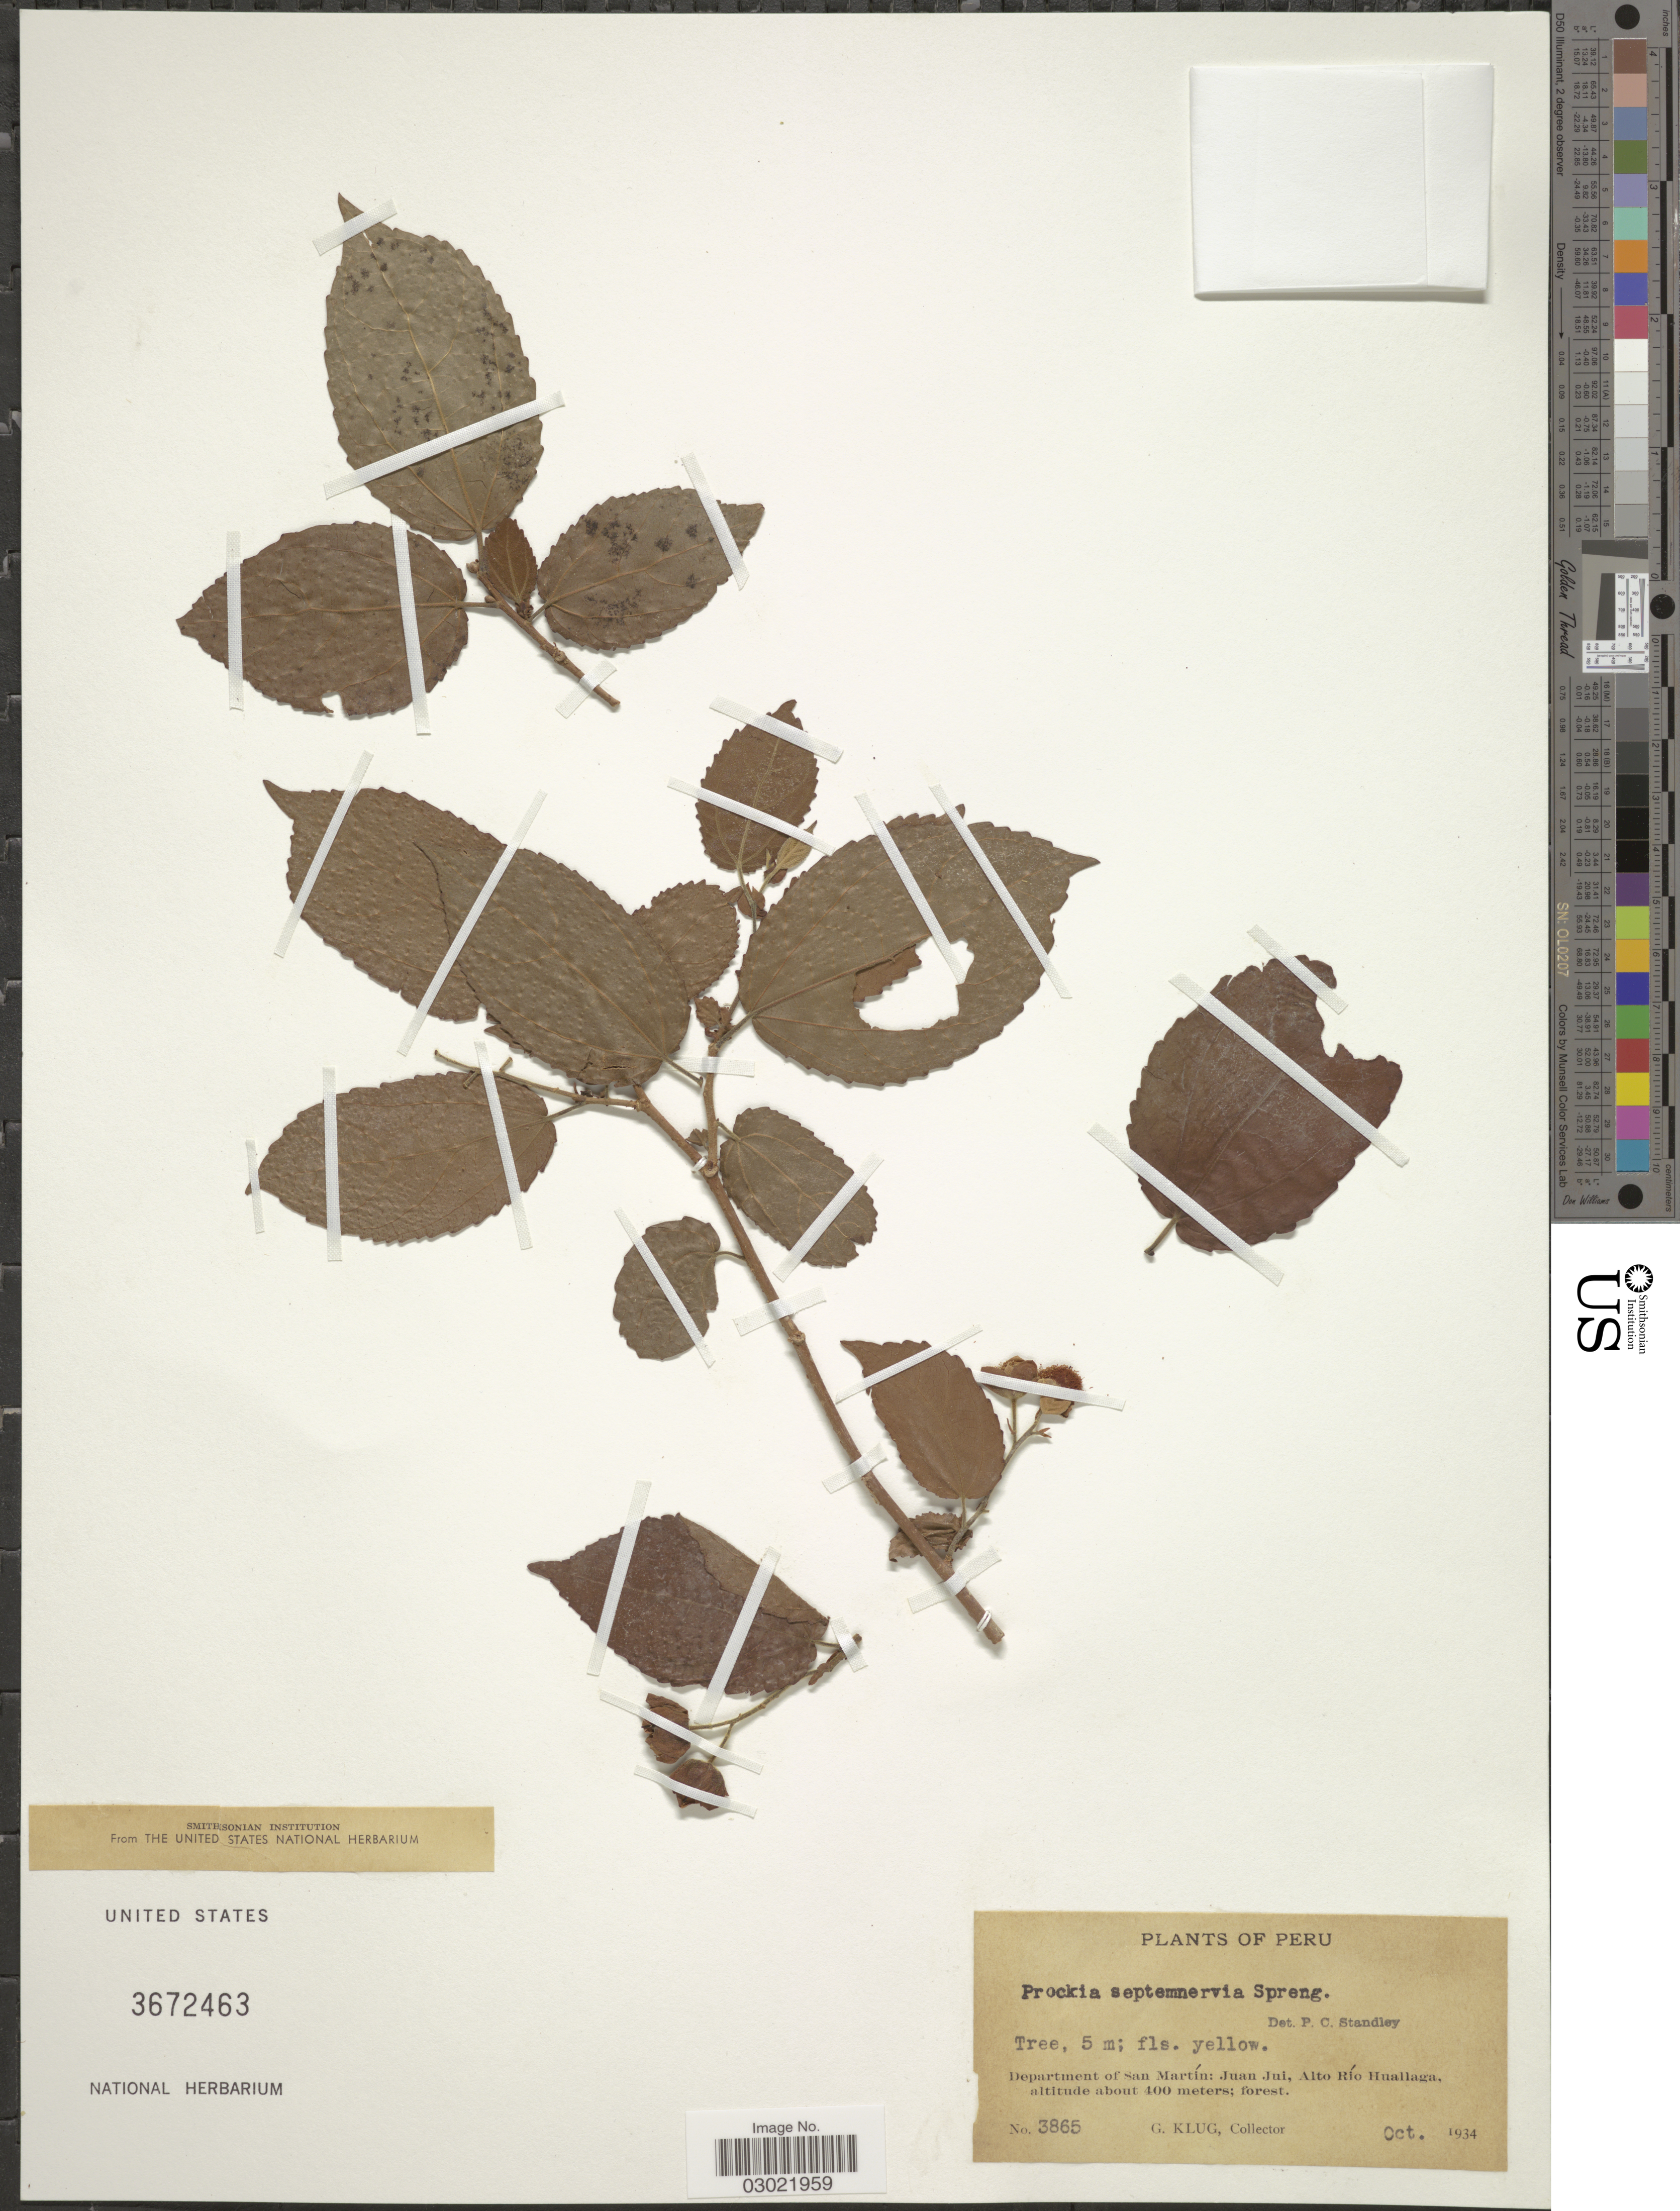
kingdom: Plantae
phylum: Tracheophyta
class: Magnoliopsida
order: Malpighiales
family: Salicaceae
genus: Prockia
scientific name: Prockia crucis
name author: P. Browne ex L.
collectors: G. Klug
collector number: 3865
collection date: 1934-10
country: Peru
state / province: San Martín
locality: Department of San Martín: Juan Jui, Alto Río Huallaga.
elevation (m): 400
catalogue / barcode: US 3672463